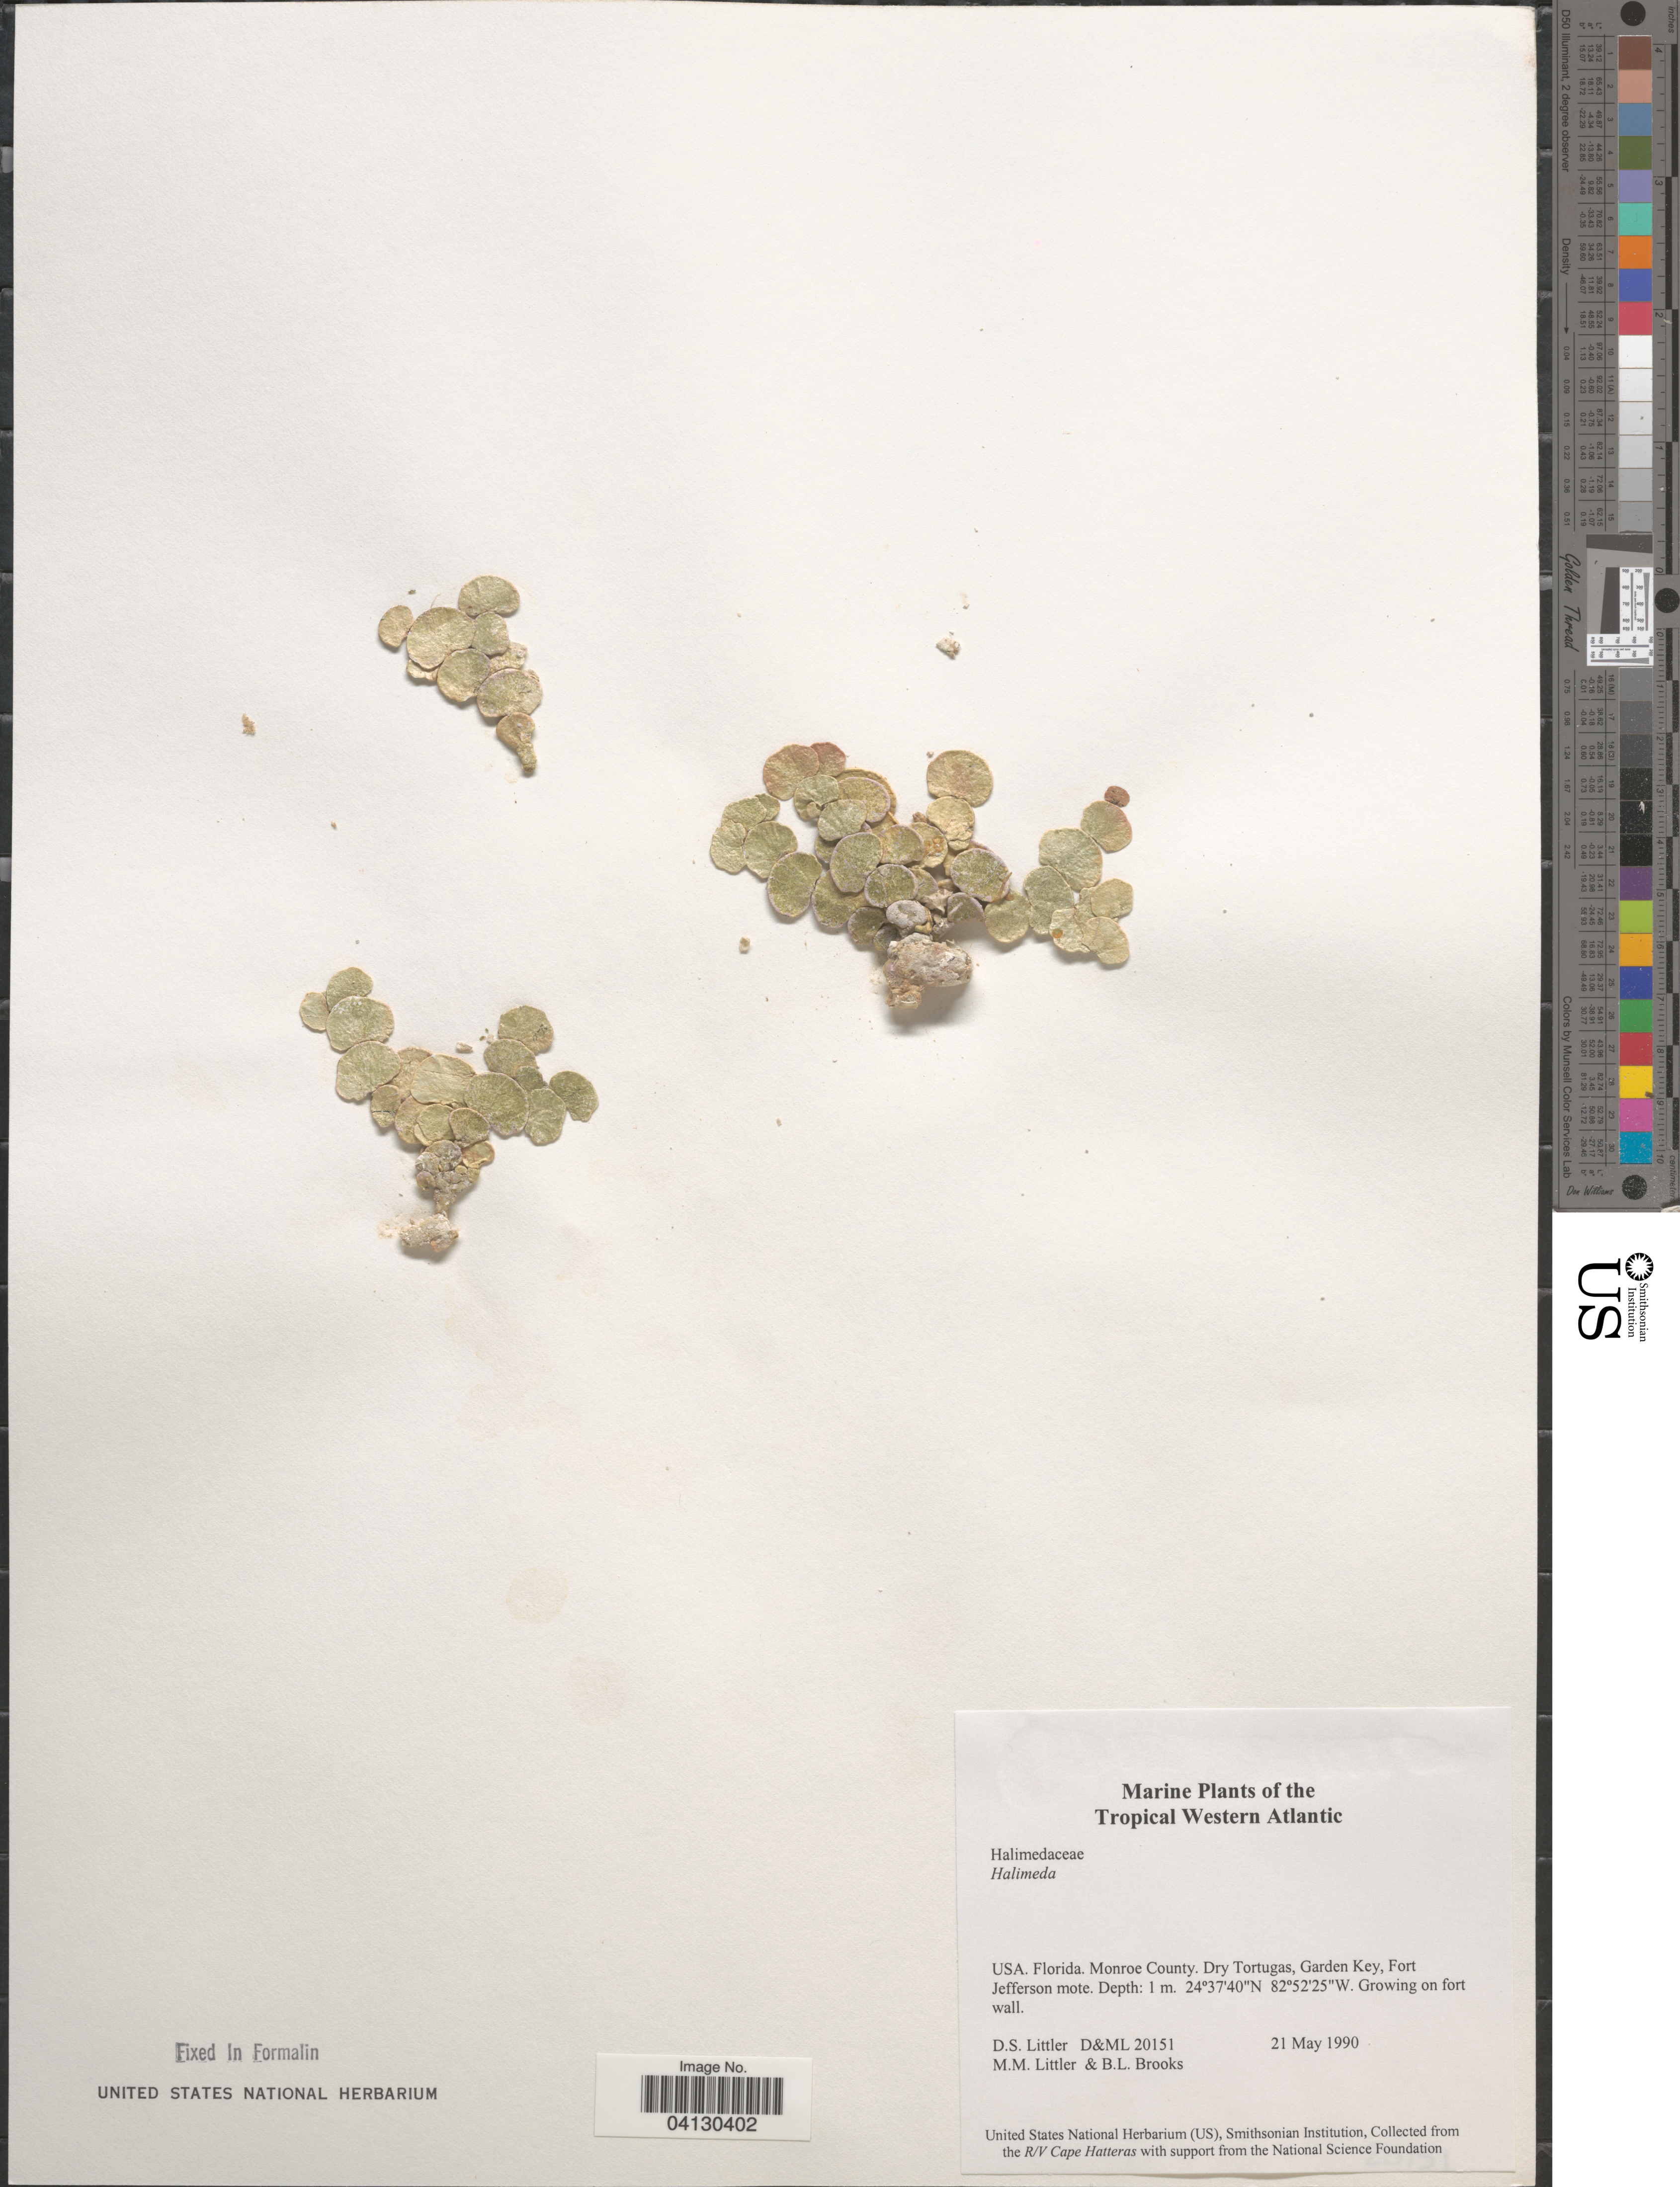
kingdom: Plantae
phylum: Chlorophyta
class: Ulvophyceae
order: Bryopsidales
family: Halimedaceae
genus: Halimeda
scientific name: Halimeda sp.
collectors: D. S. Littler & B. Brooks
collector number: D&ML20151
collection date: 1990-05-21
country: United States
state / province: Florida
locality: The Tropical Western Atlantic. Monroe County. Dry Tortugas, Garden Key, Fort Jefferson mote.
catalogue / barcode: US 328990